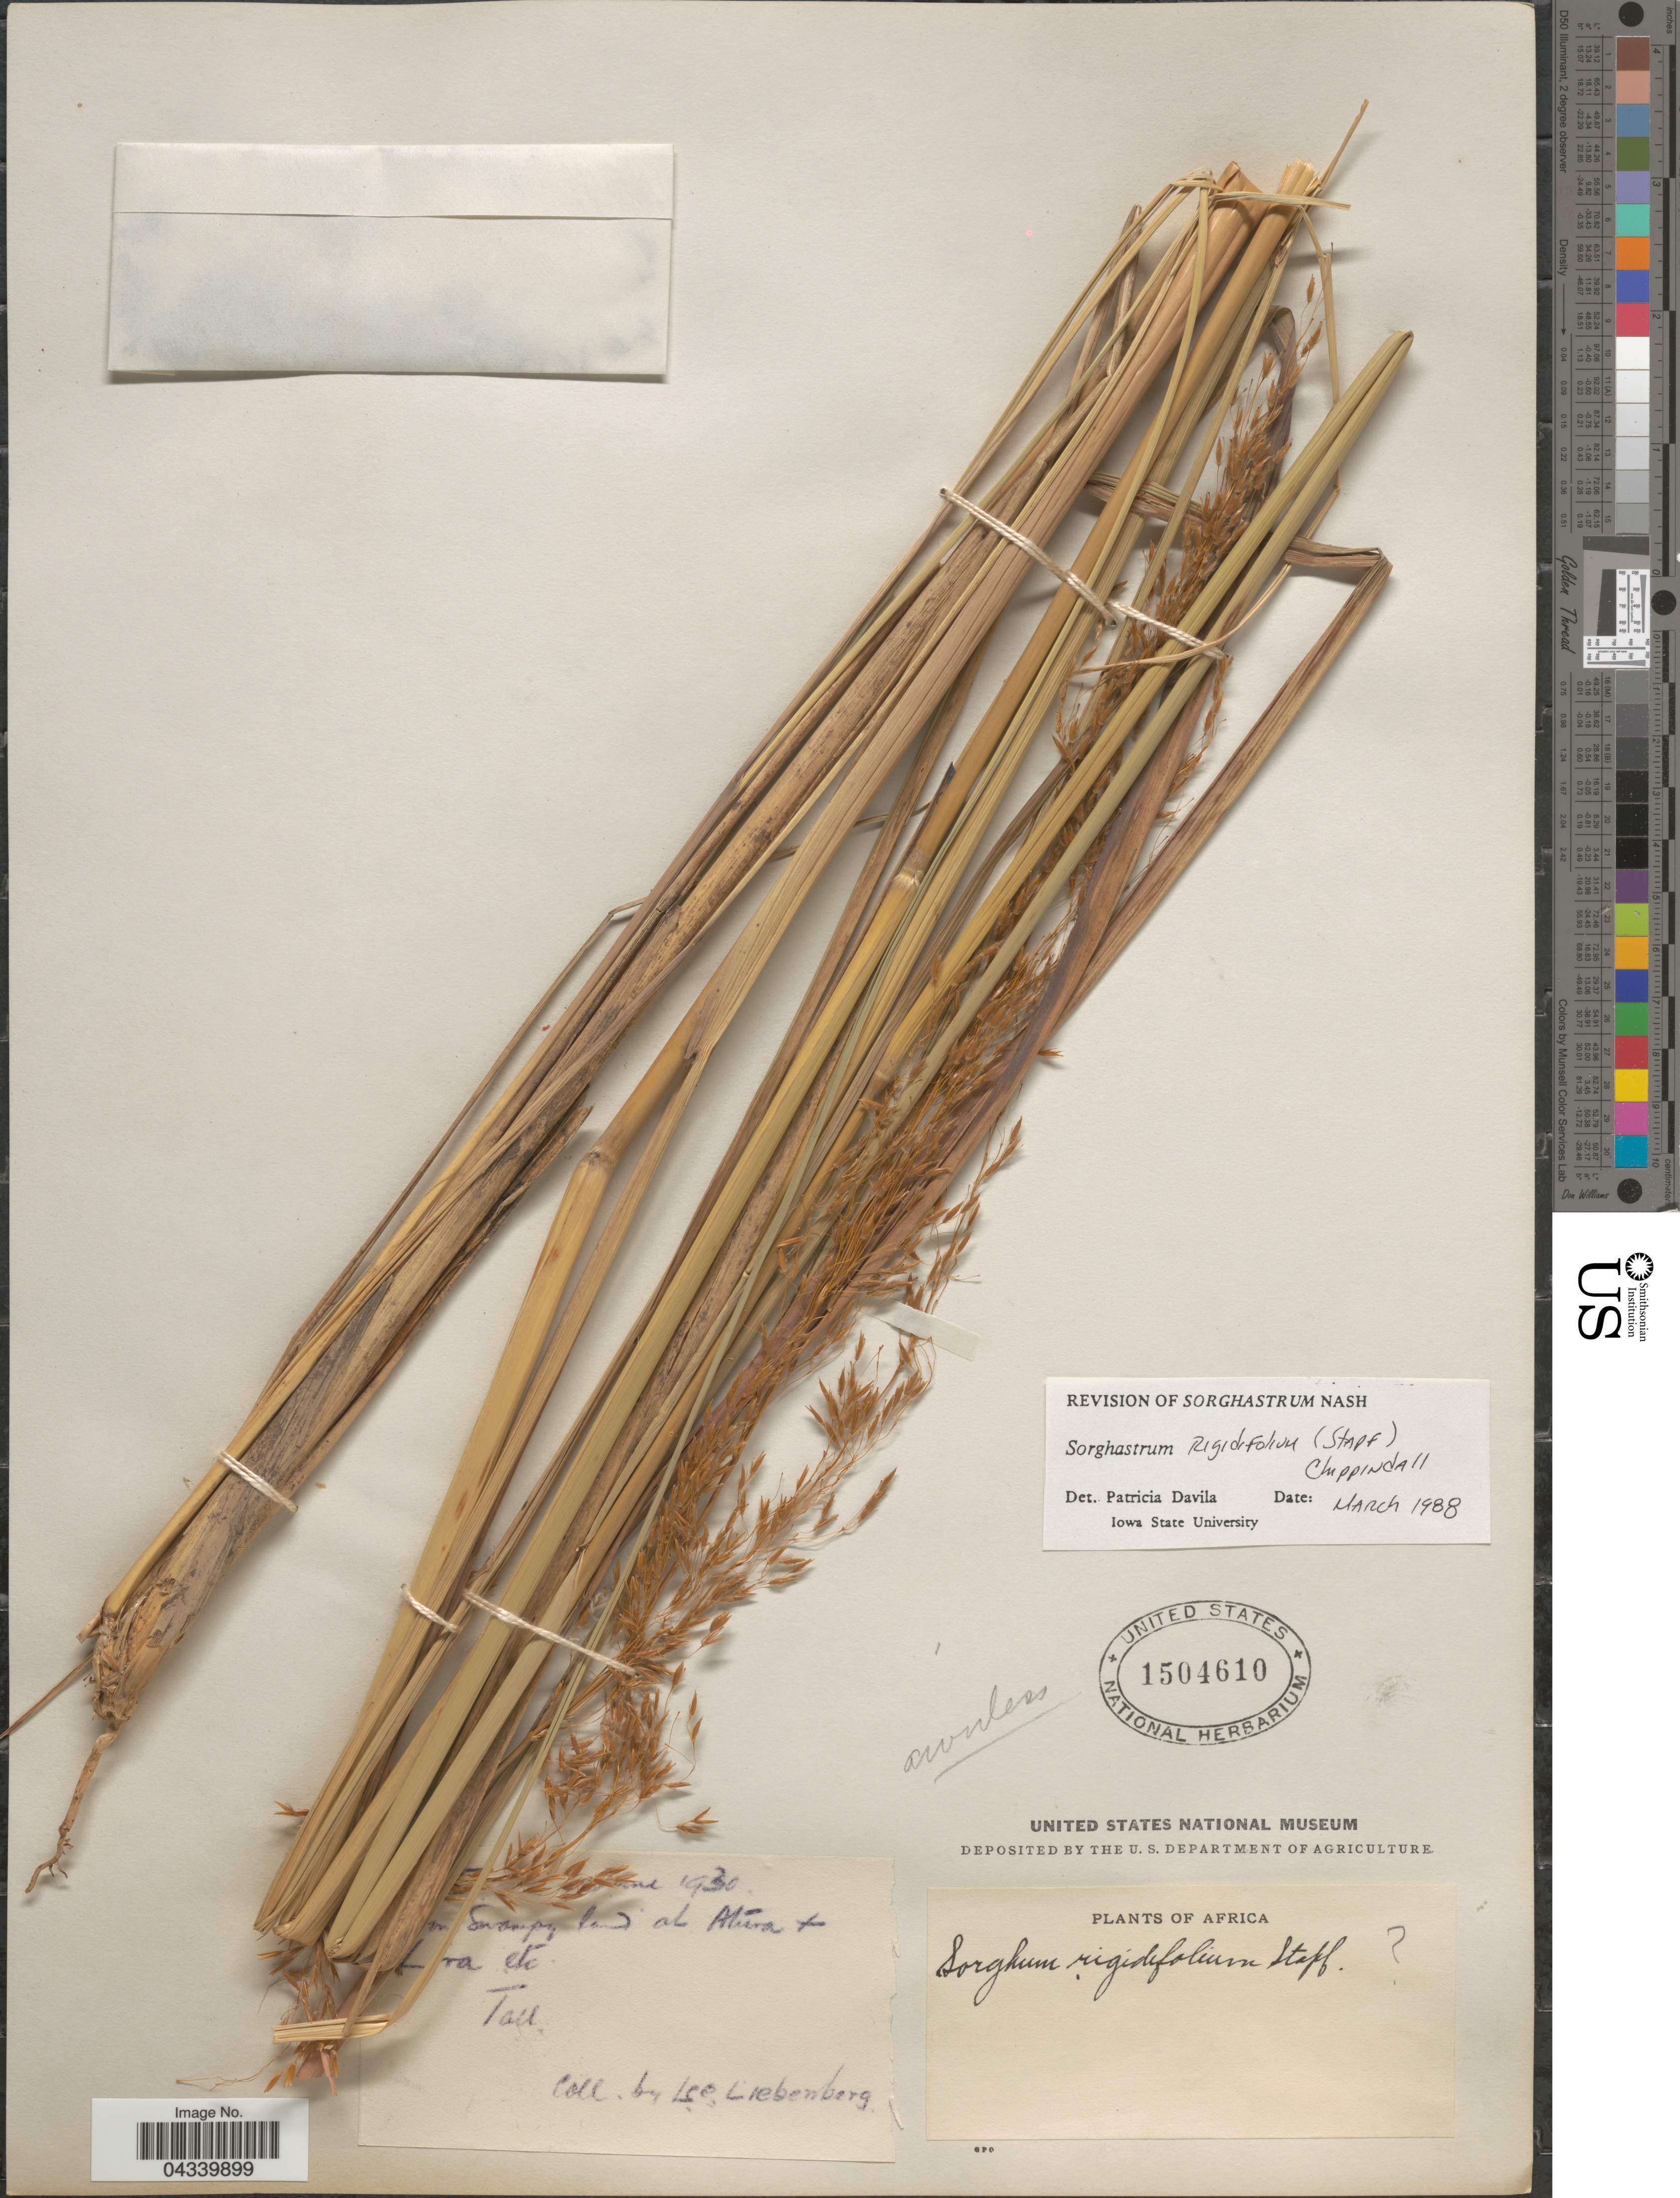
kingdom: Plantae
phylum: Tracheophyta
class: Liliopsida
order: Poales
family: Poaceae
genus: Sorghastrum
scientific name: Sorghastrum stipoides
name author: (Kunth) Nash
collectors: L. Liebenberg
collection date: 1930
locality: [illegible text] Swampy land at Atura.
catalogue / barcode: US 1504610